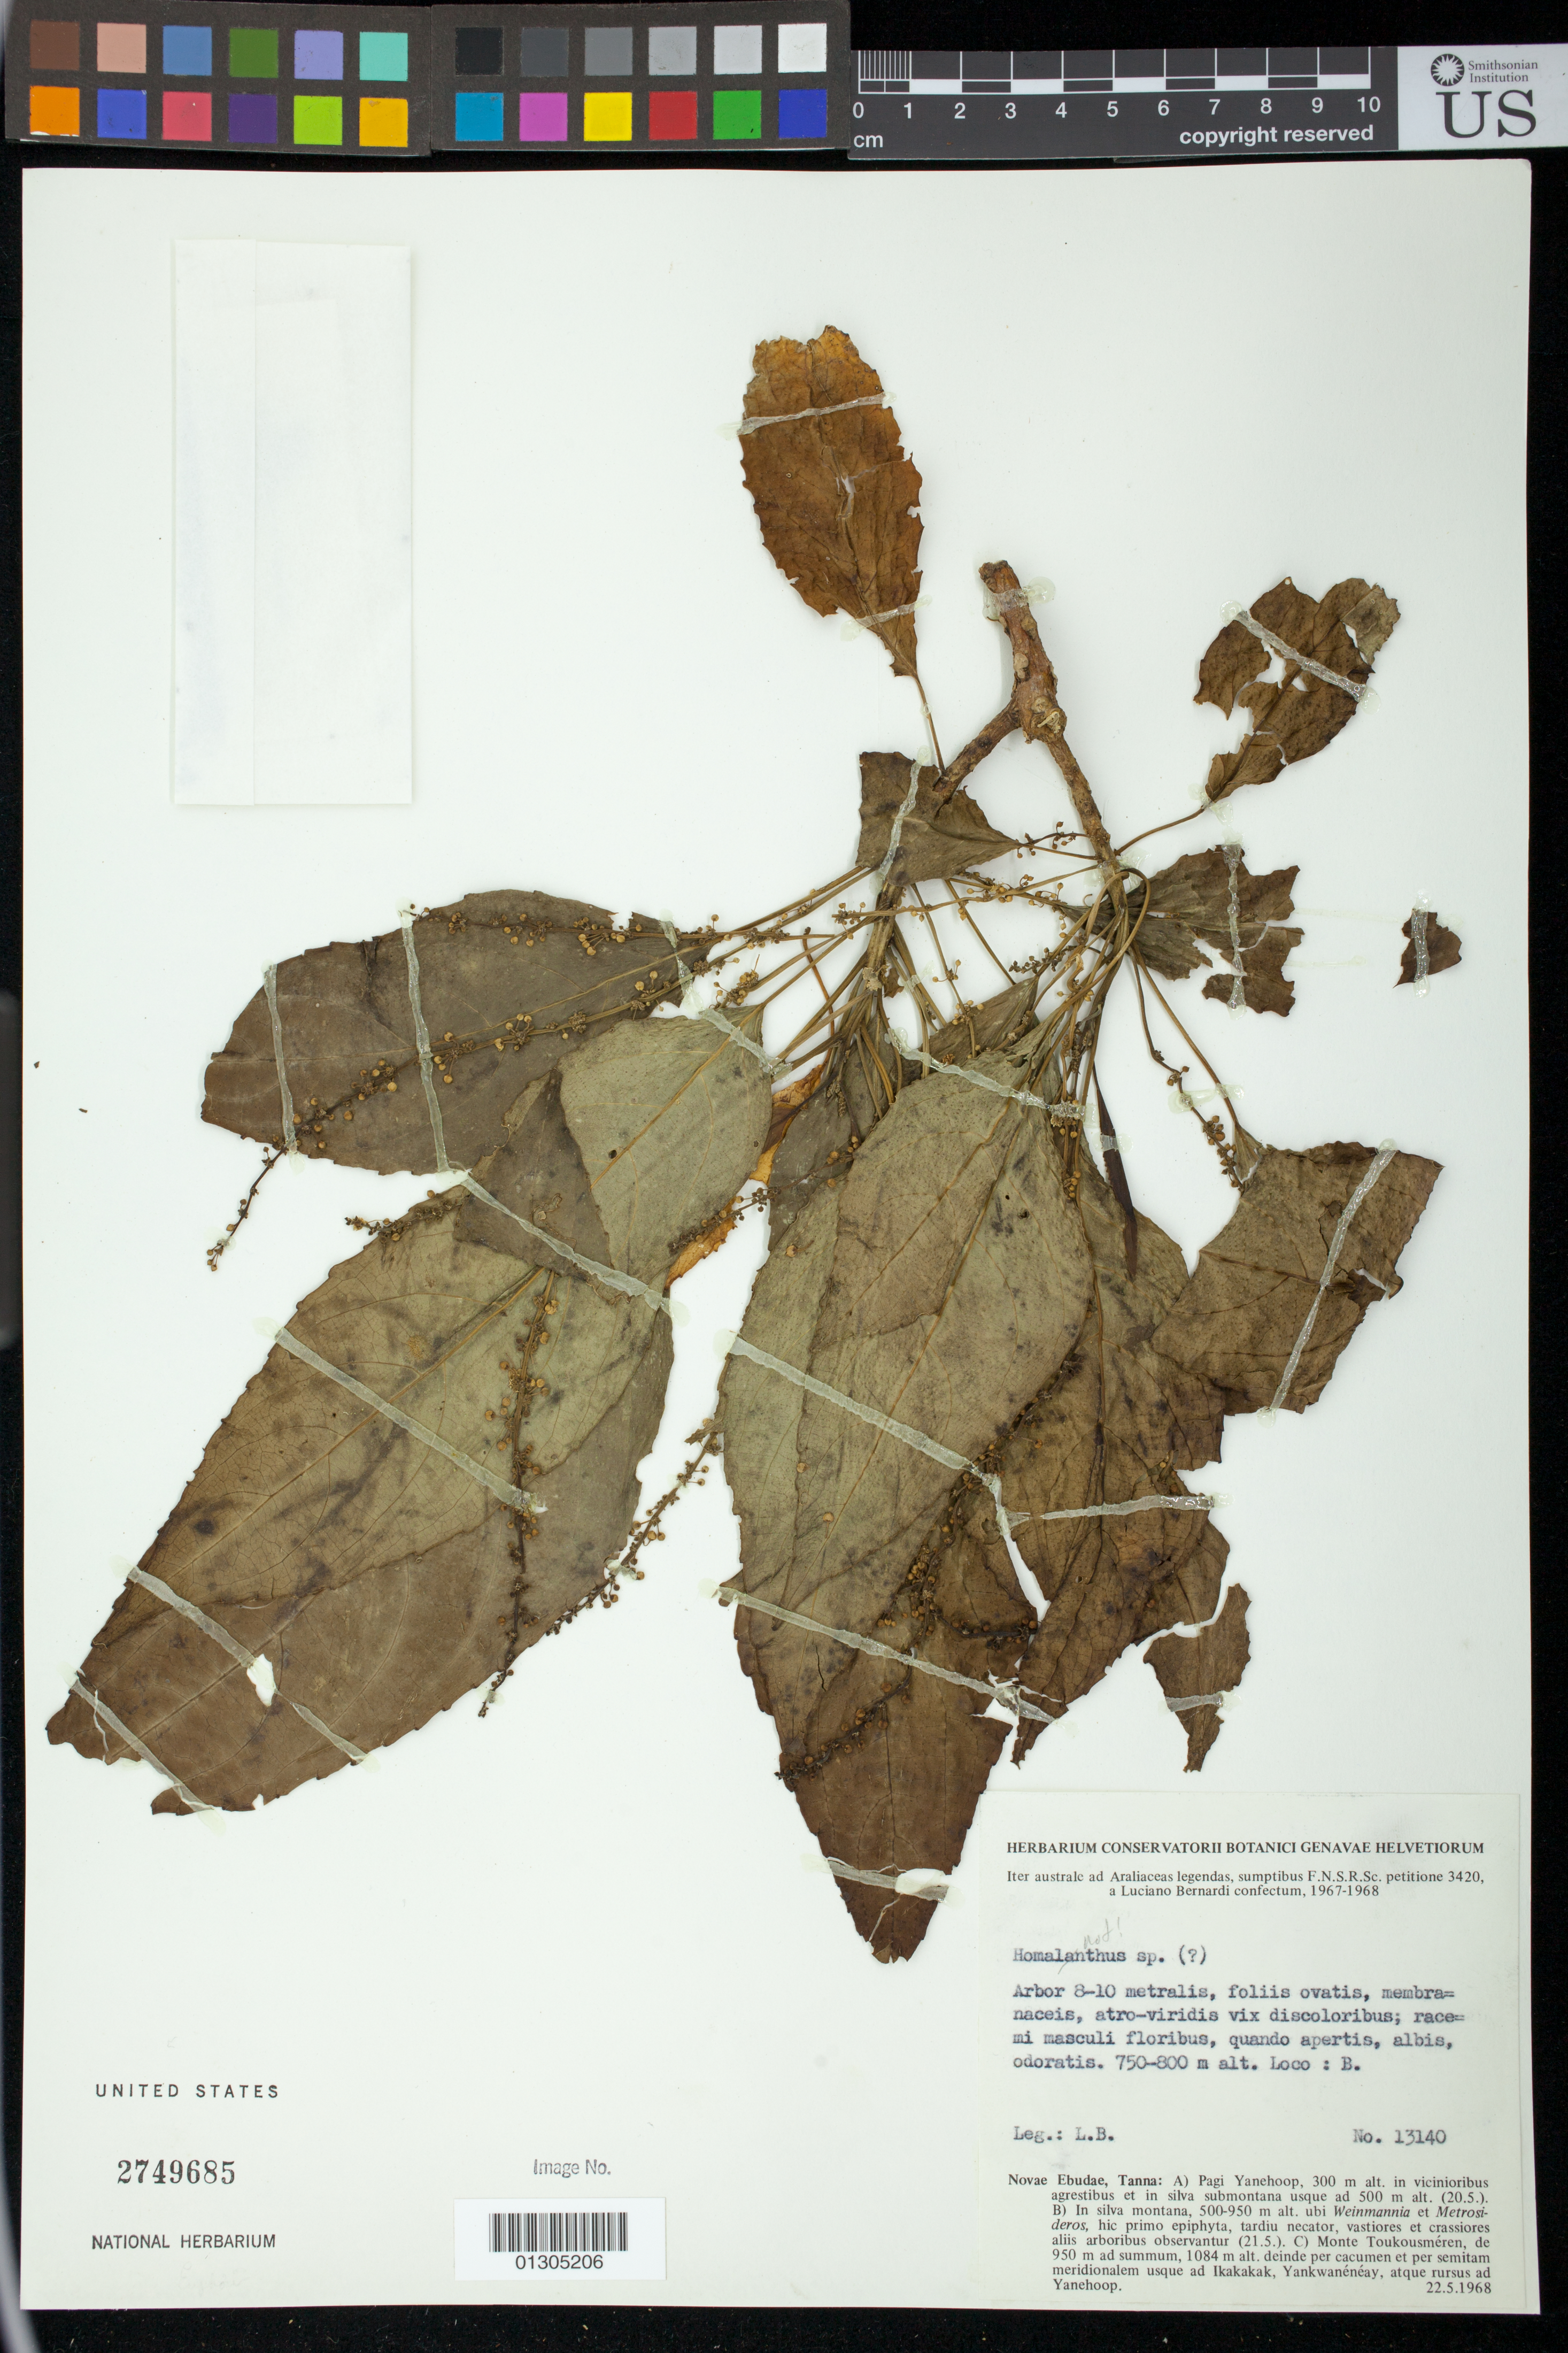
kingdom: Plantae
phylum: Tracheophyta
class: Magnoliopsida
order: Malpighiales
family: Euphorbiaceae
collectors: L. Bernardi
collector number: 13140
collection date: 1968-05-22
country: Vanuatu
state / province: Tafea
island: Tanna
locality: Novae Ebudae, Tanna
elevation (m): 500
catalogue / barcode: US 2749685